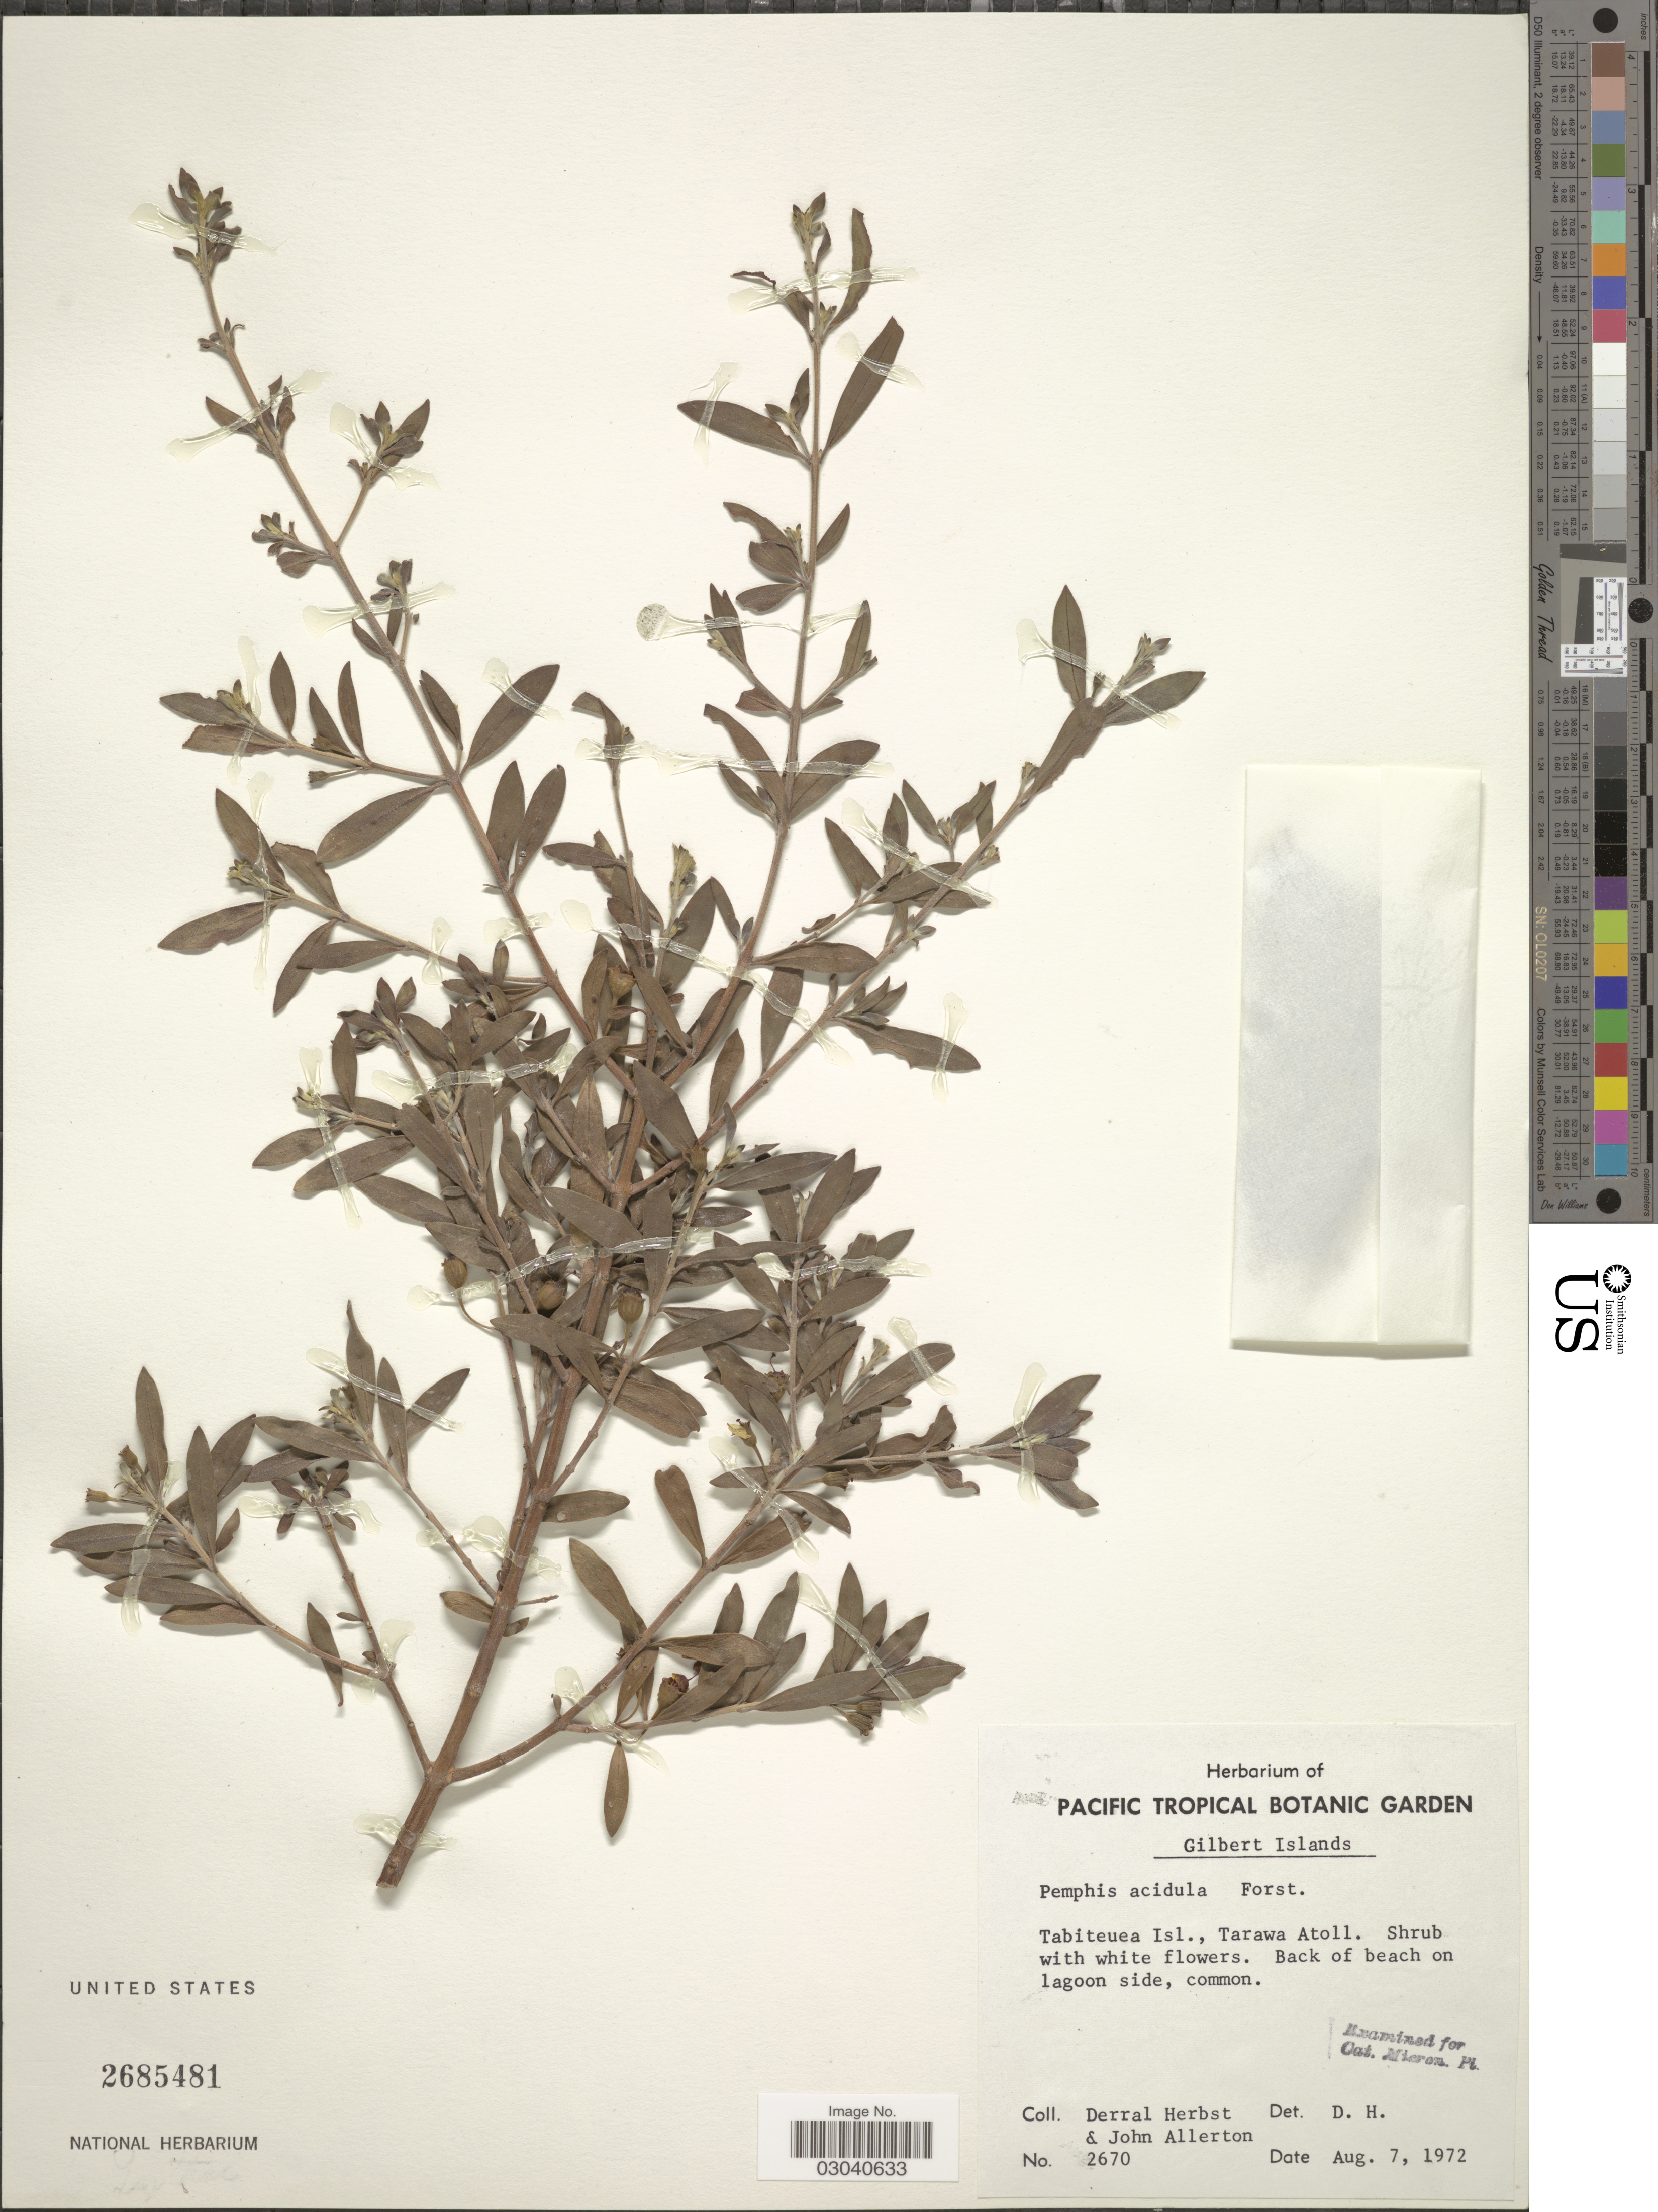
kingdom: Plantae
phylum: Tracheophyta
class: Magnoliopsida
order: Myrtales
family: Lythraceae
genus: Pemphis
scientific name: Pemphis acidula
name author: J.R. Forst. & G. Forst.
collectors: D. R. Herbst & J. Allerton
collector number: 2670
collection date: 1972-08-07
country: Kiribati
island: Tarawa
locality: Gilbert Islands. Tabiteuea Isl., Tarawa Atoll.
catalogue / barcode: US 2685481